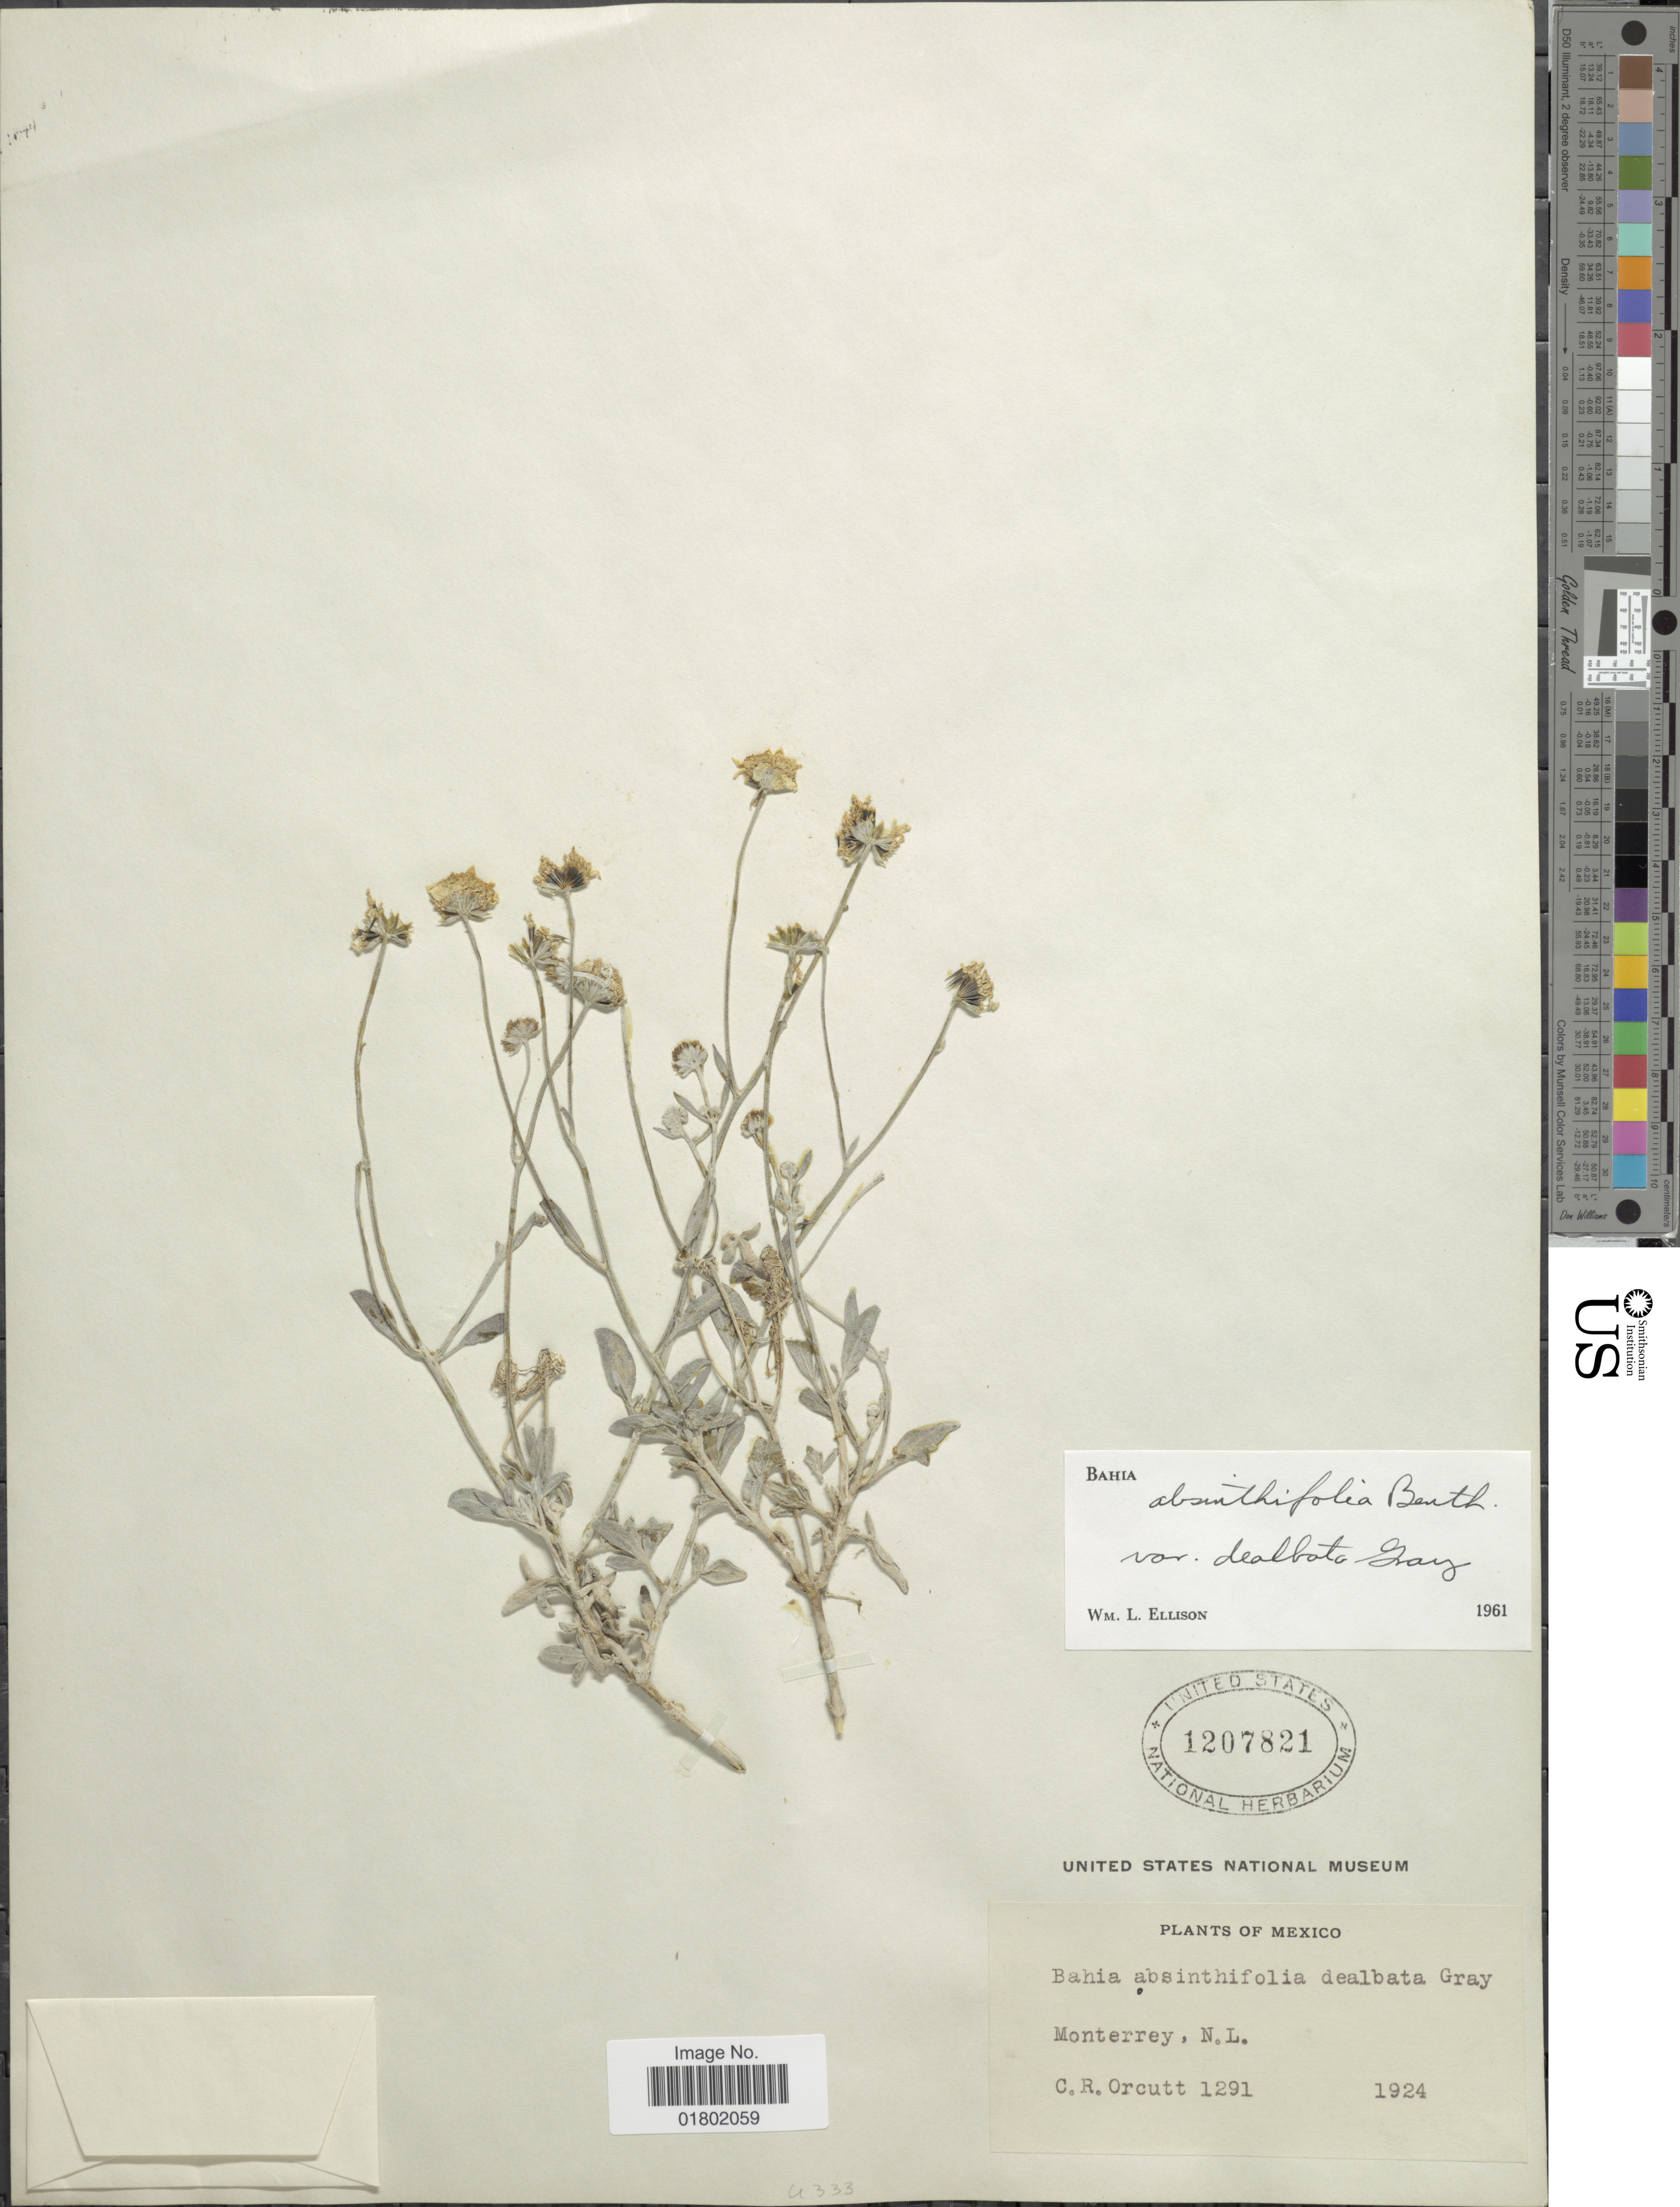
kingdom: Plantae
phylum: Tracheophyta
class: Magnoliopsida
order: Asterales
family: Asteraceae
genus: Bahia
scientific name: Bahia absinthifolia var. dealbata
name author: A. Gray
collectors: C. R. Orcutt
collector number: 1291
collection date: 1924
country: Mexico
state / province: Nuevo León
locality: Monterrey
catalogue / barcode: US 1207821